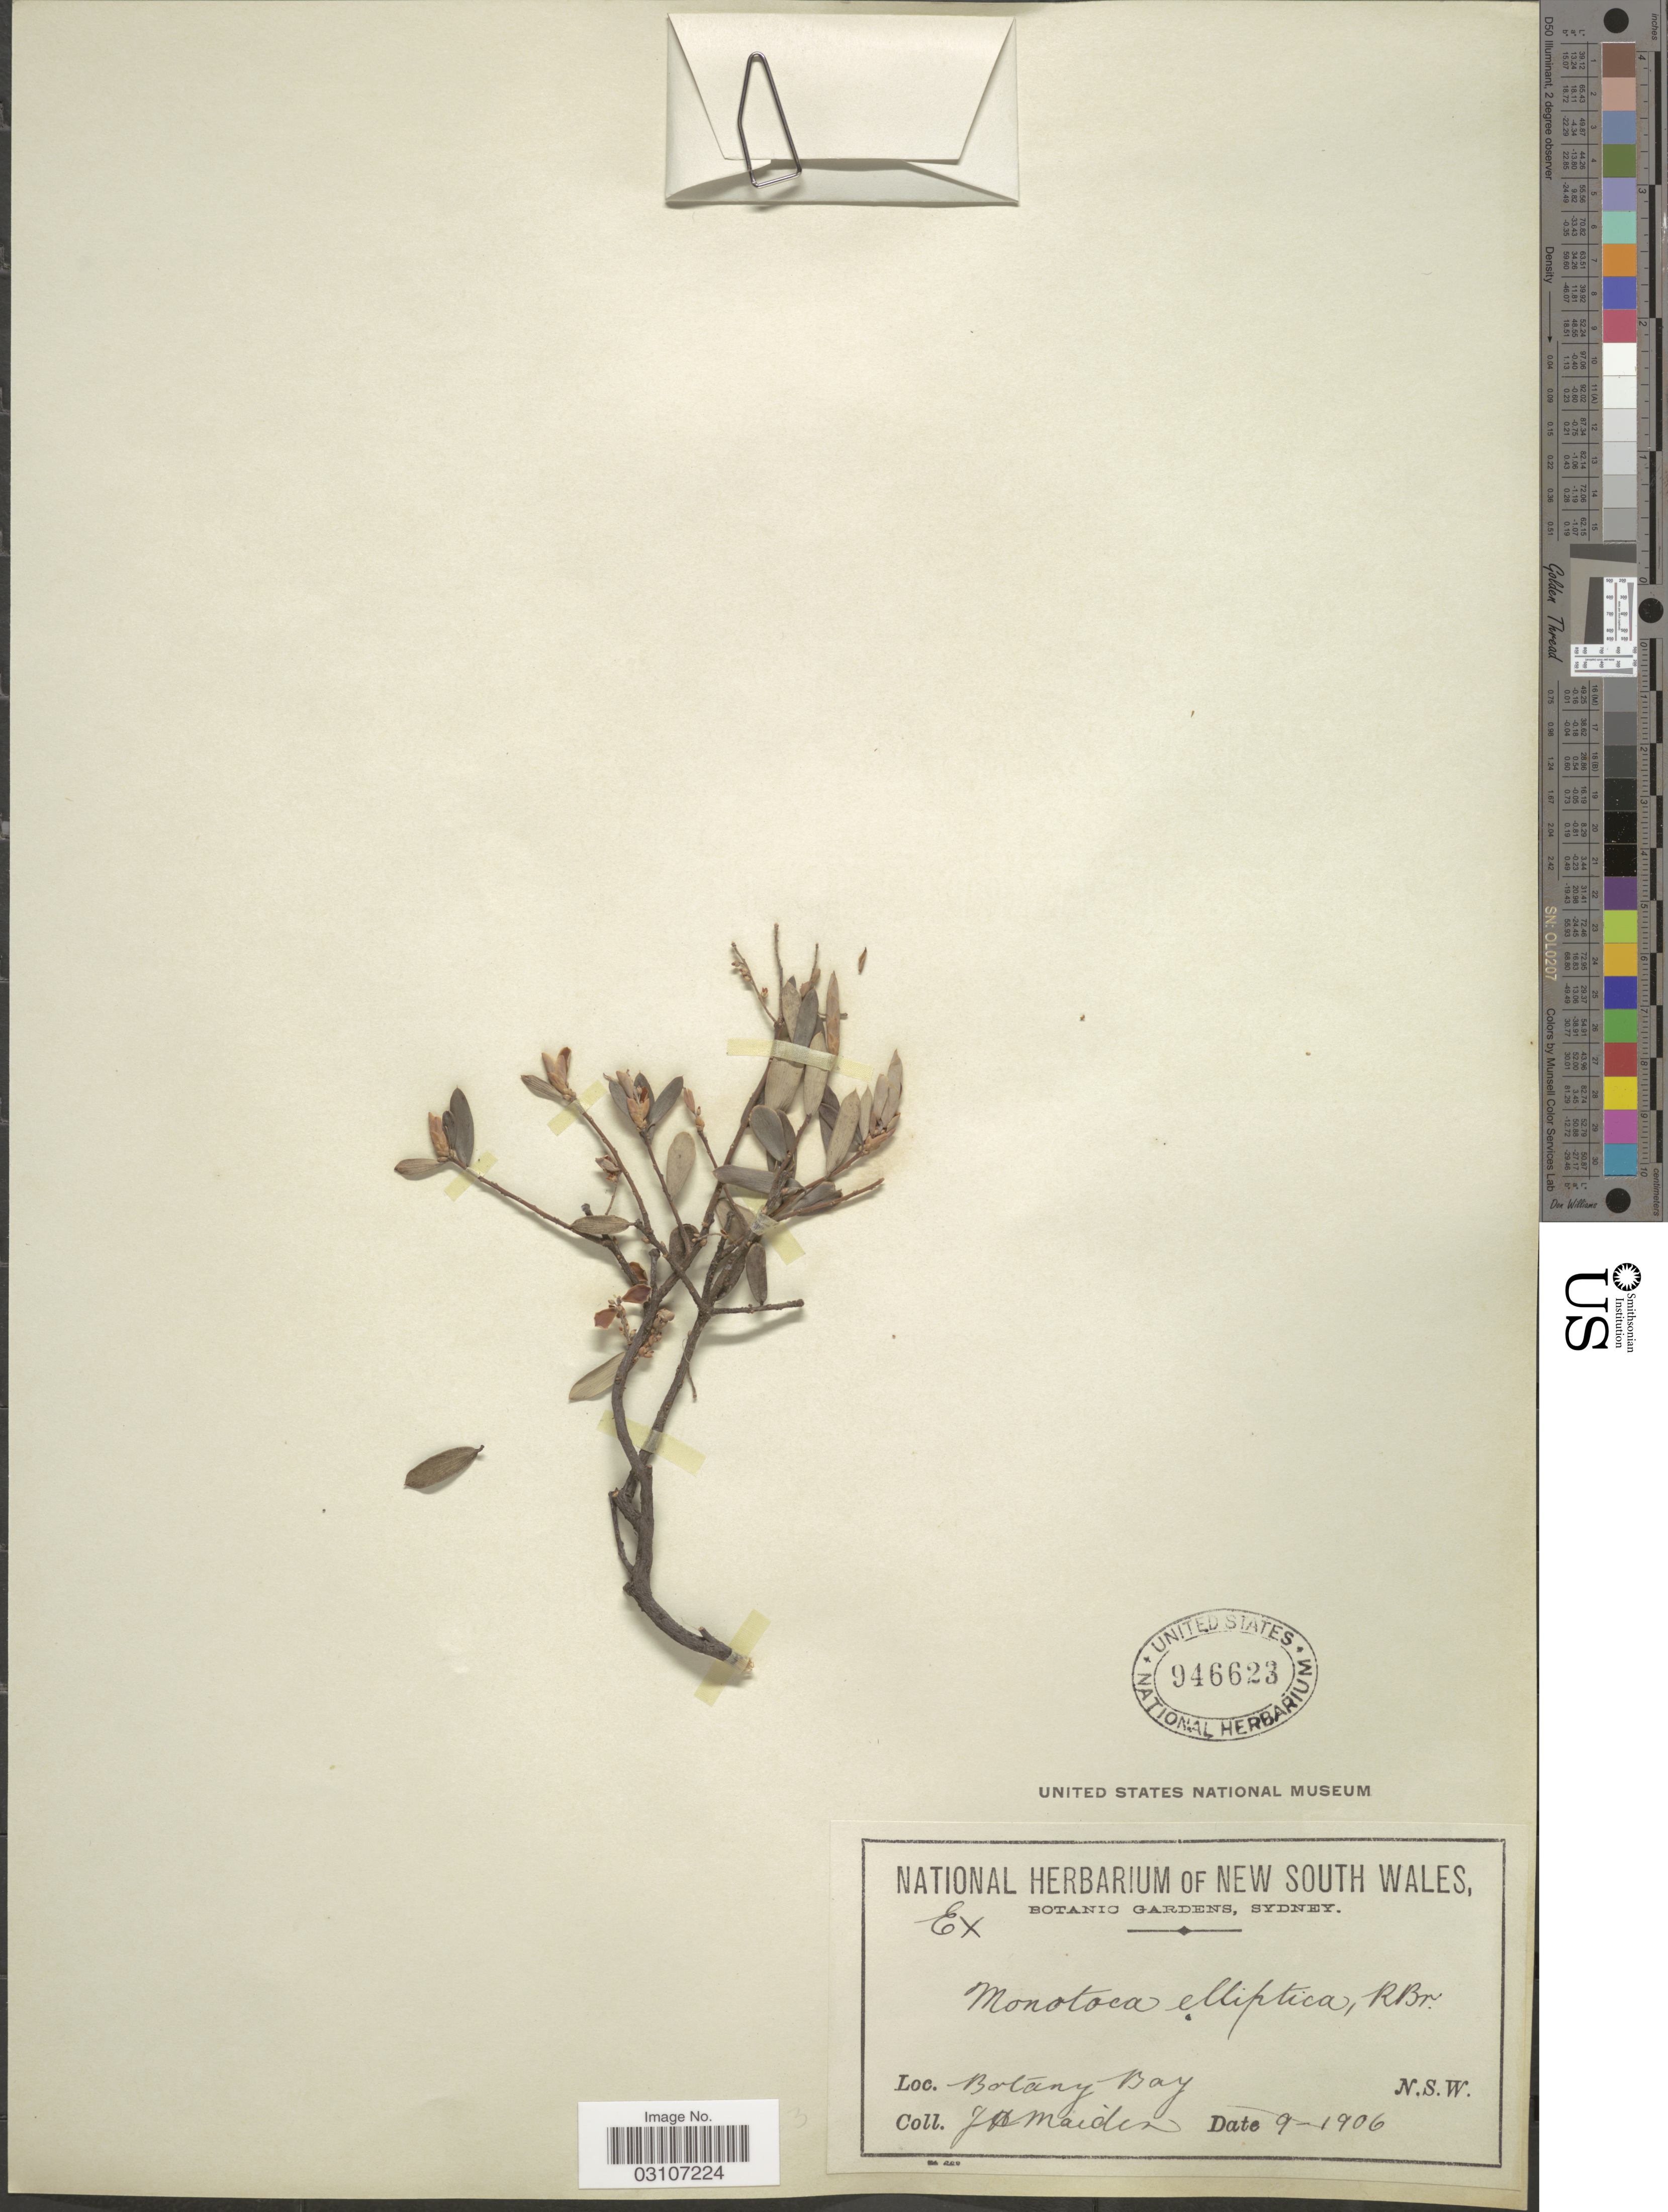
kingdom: Plantae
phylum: Tracheophyta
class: Magnoliopsida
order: Ericales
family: Ericaceae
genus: Monotoca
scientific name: Monotoca elliptica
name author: (Sm.) R. Br.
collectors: J. Maiden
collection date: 1906-09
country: Australia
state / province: New South Wales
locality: Botany Bay N.S.W.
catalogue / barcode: US 946623